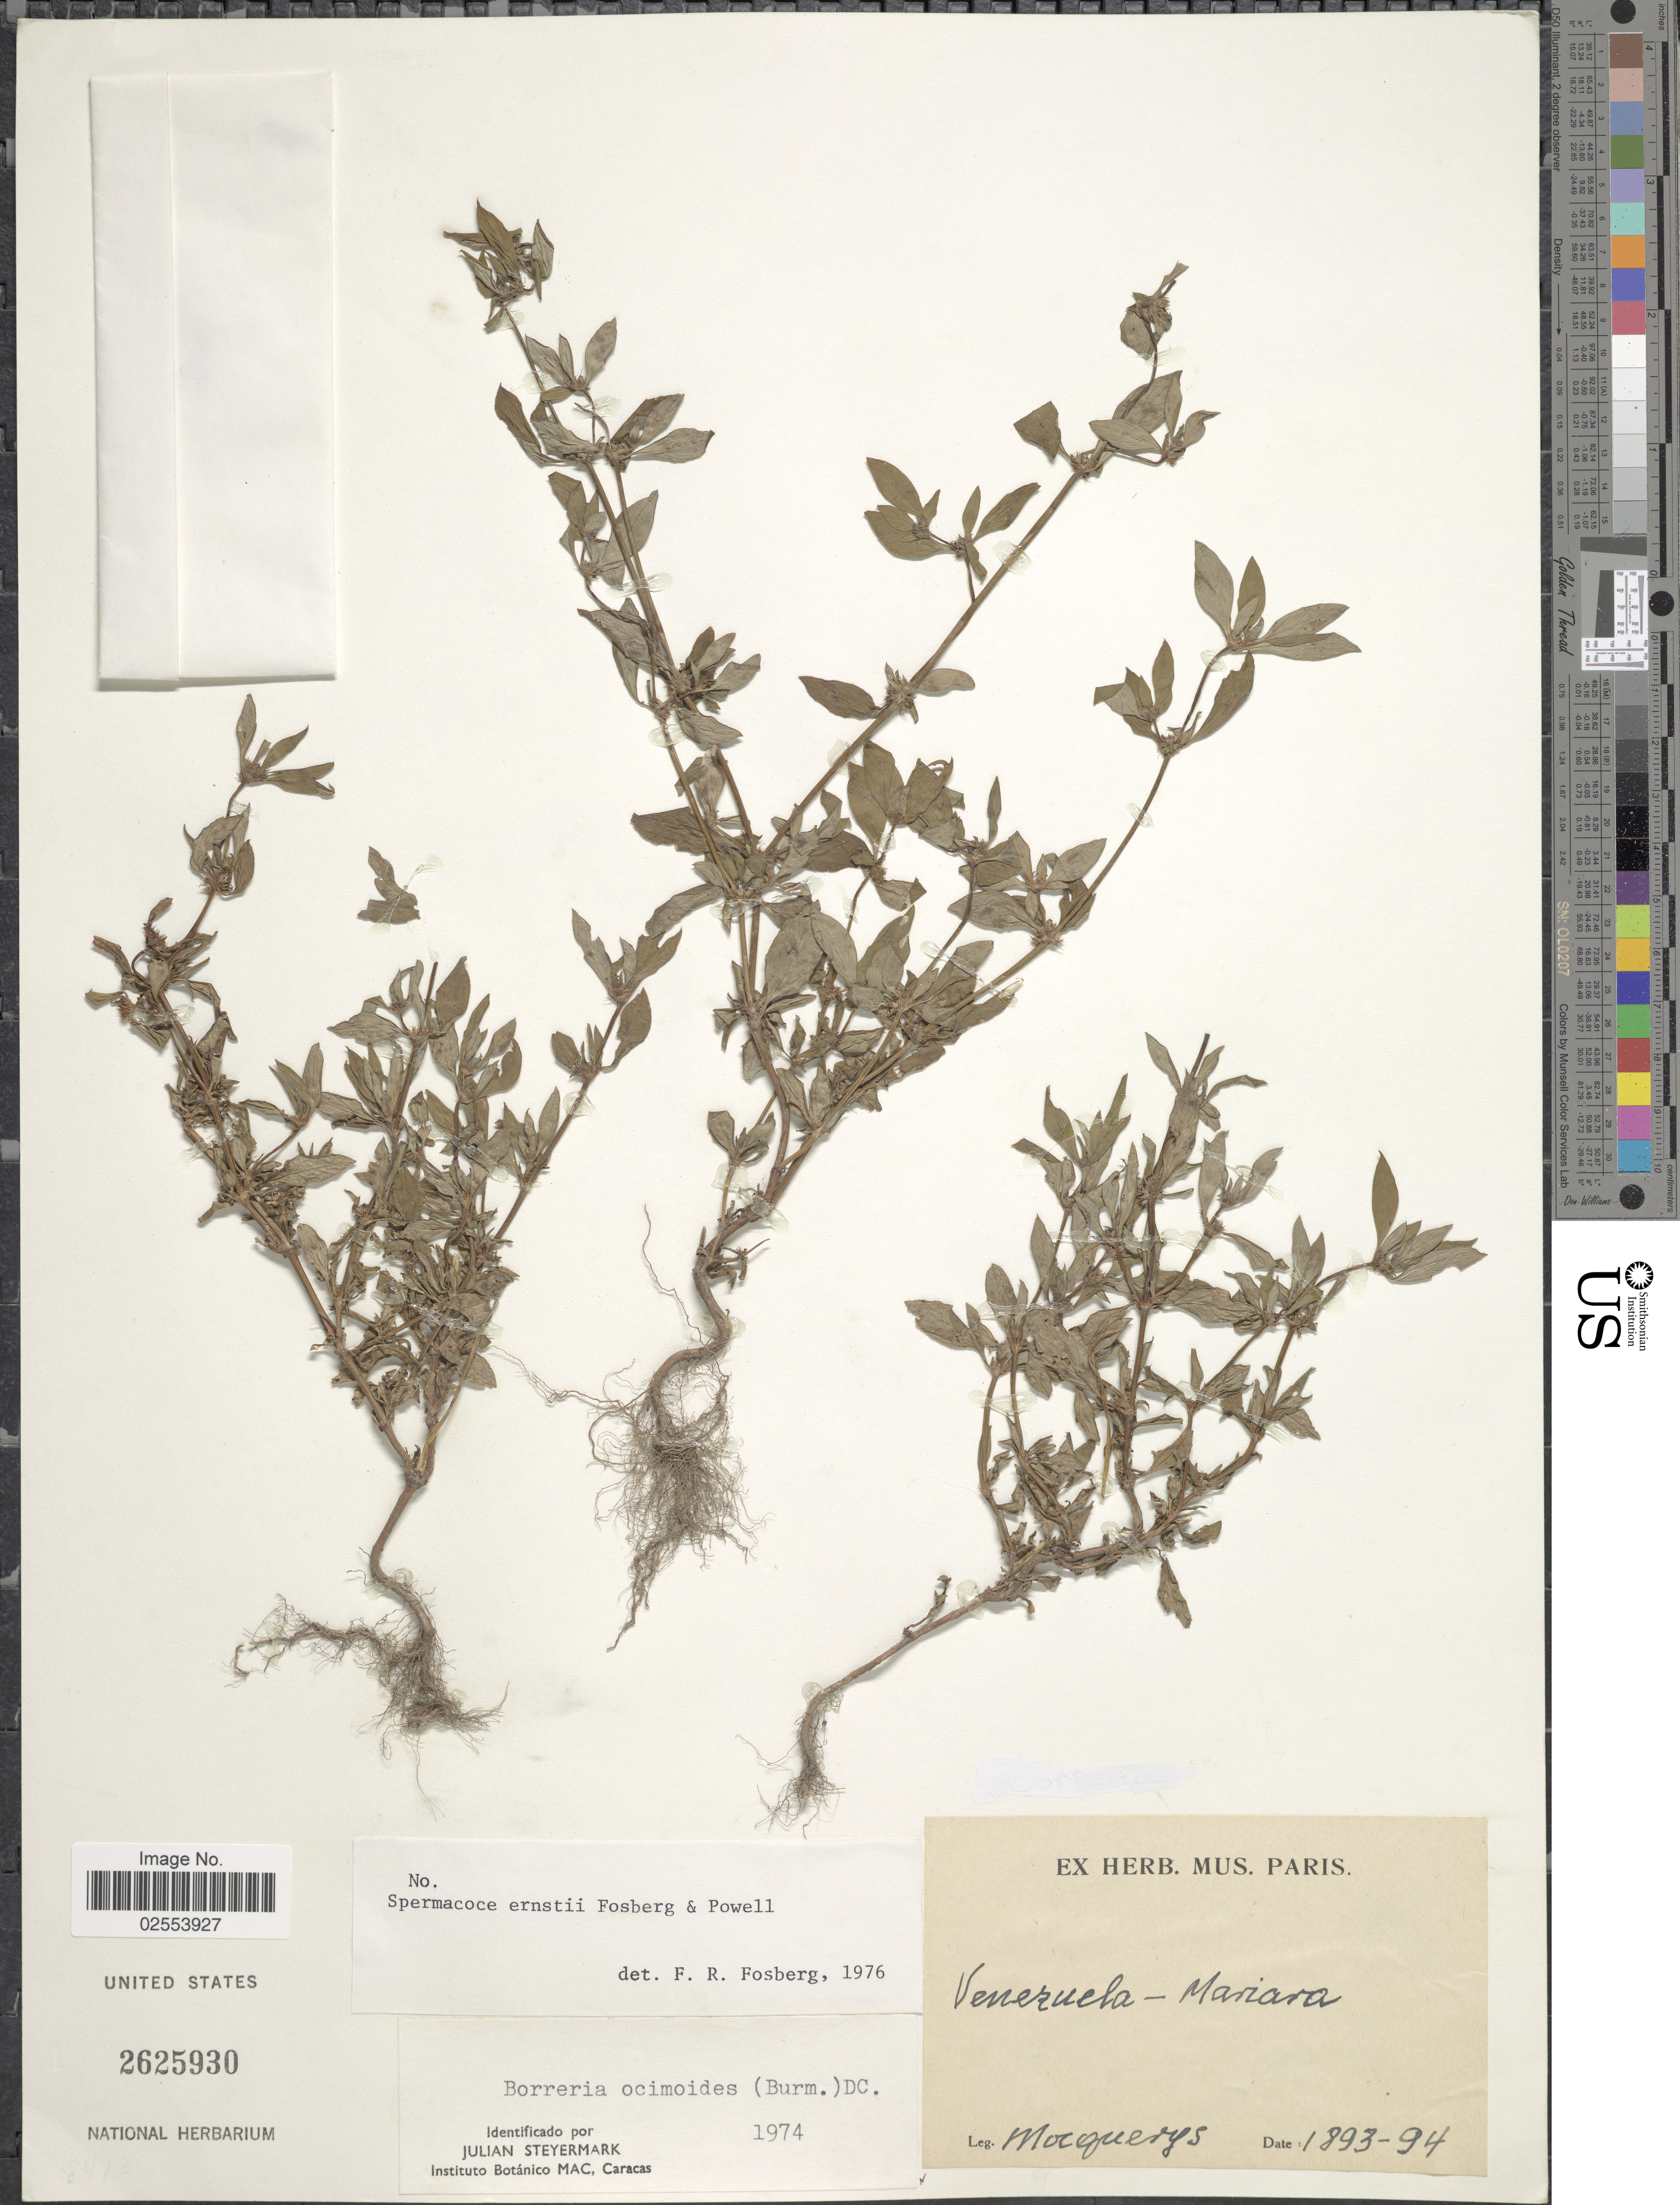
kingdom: Plantae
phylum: Tracheophyta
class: Magnoliopsida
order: Gentianales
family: Rubiaceae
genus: Spermacoce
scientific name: Spermacoce ernstii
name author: Fosberg & D.A. Powell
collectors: A. Mocquerys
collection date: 1893/1894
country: Venezuela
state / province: Carabobo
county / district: Diego Ibarra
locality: Mariara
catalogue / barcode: US 2625930